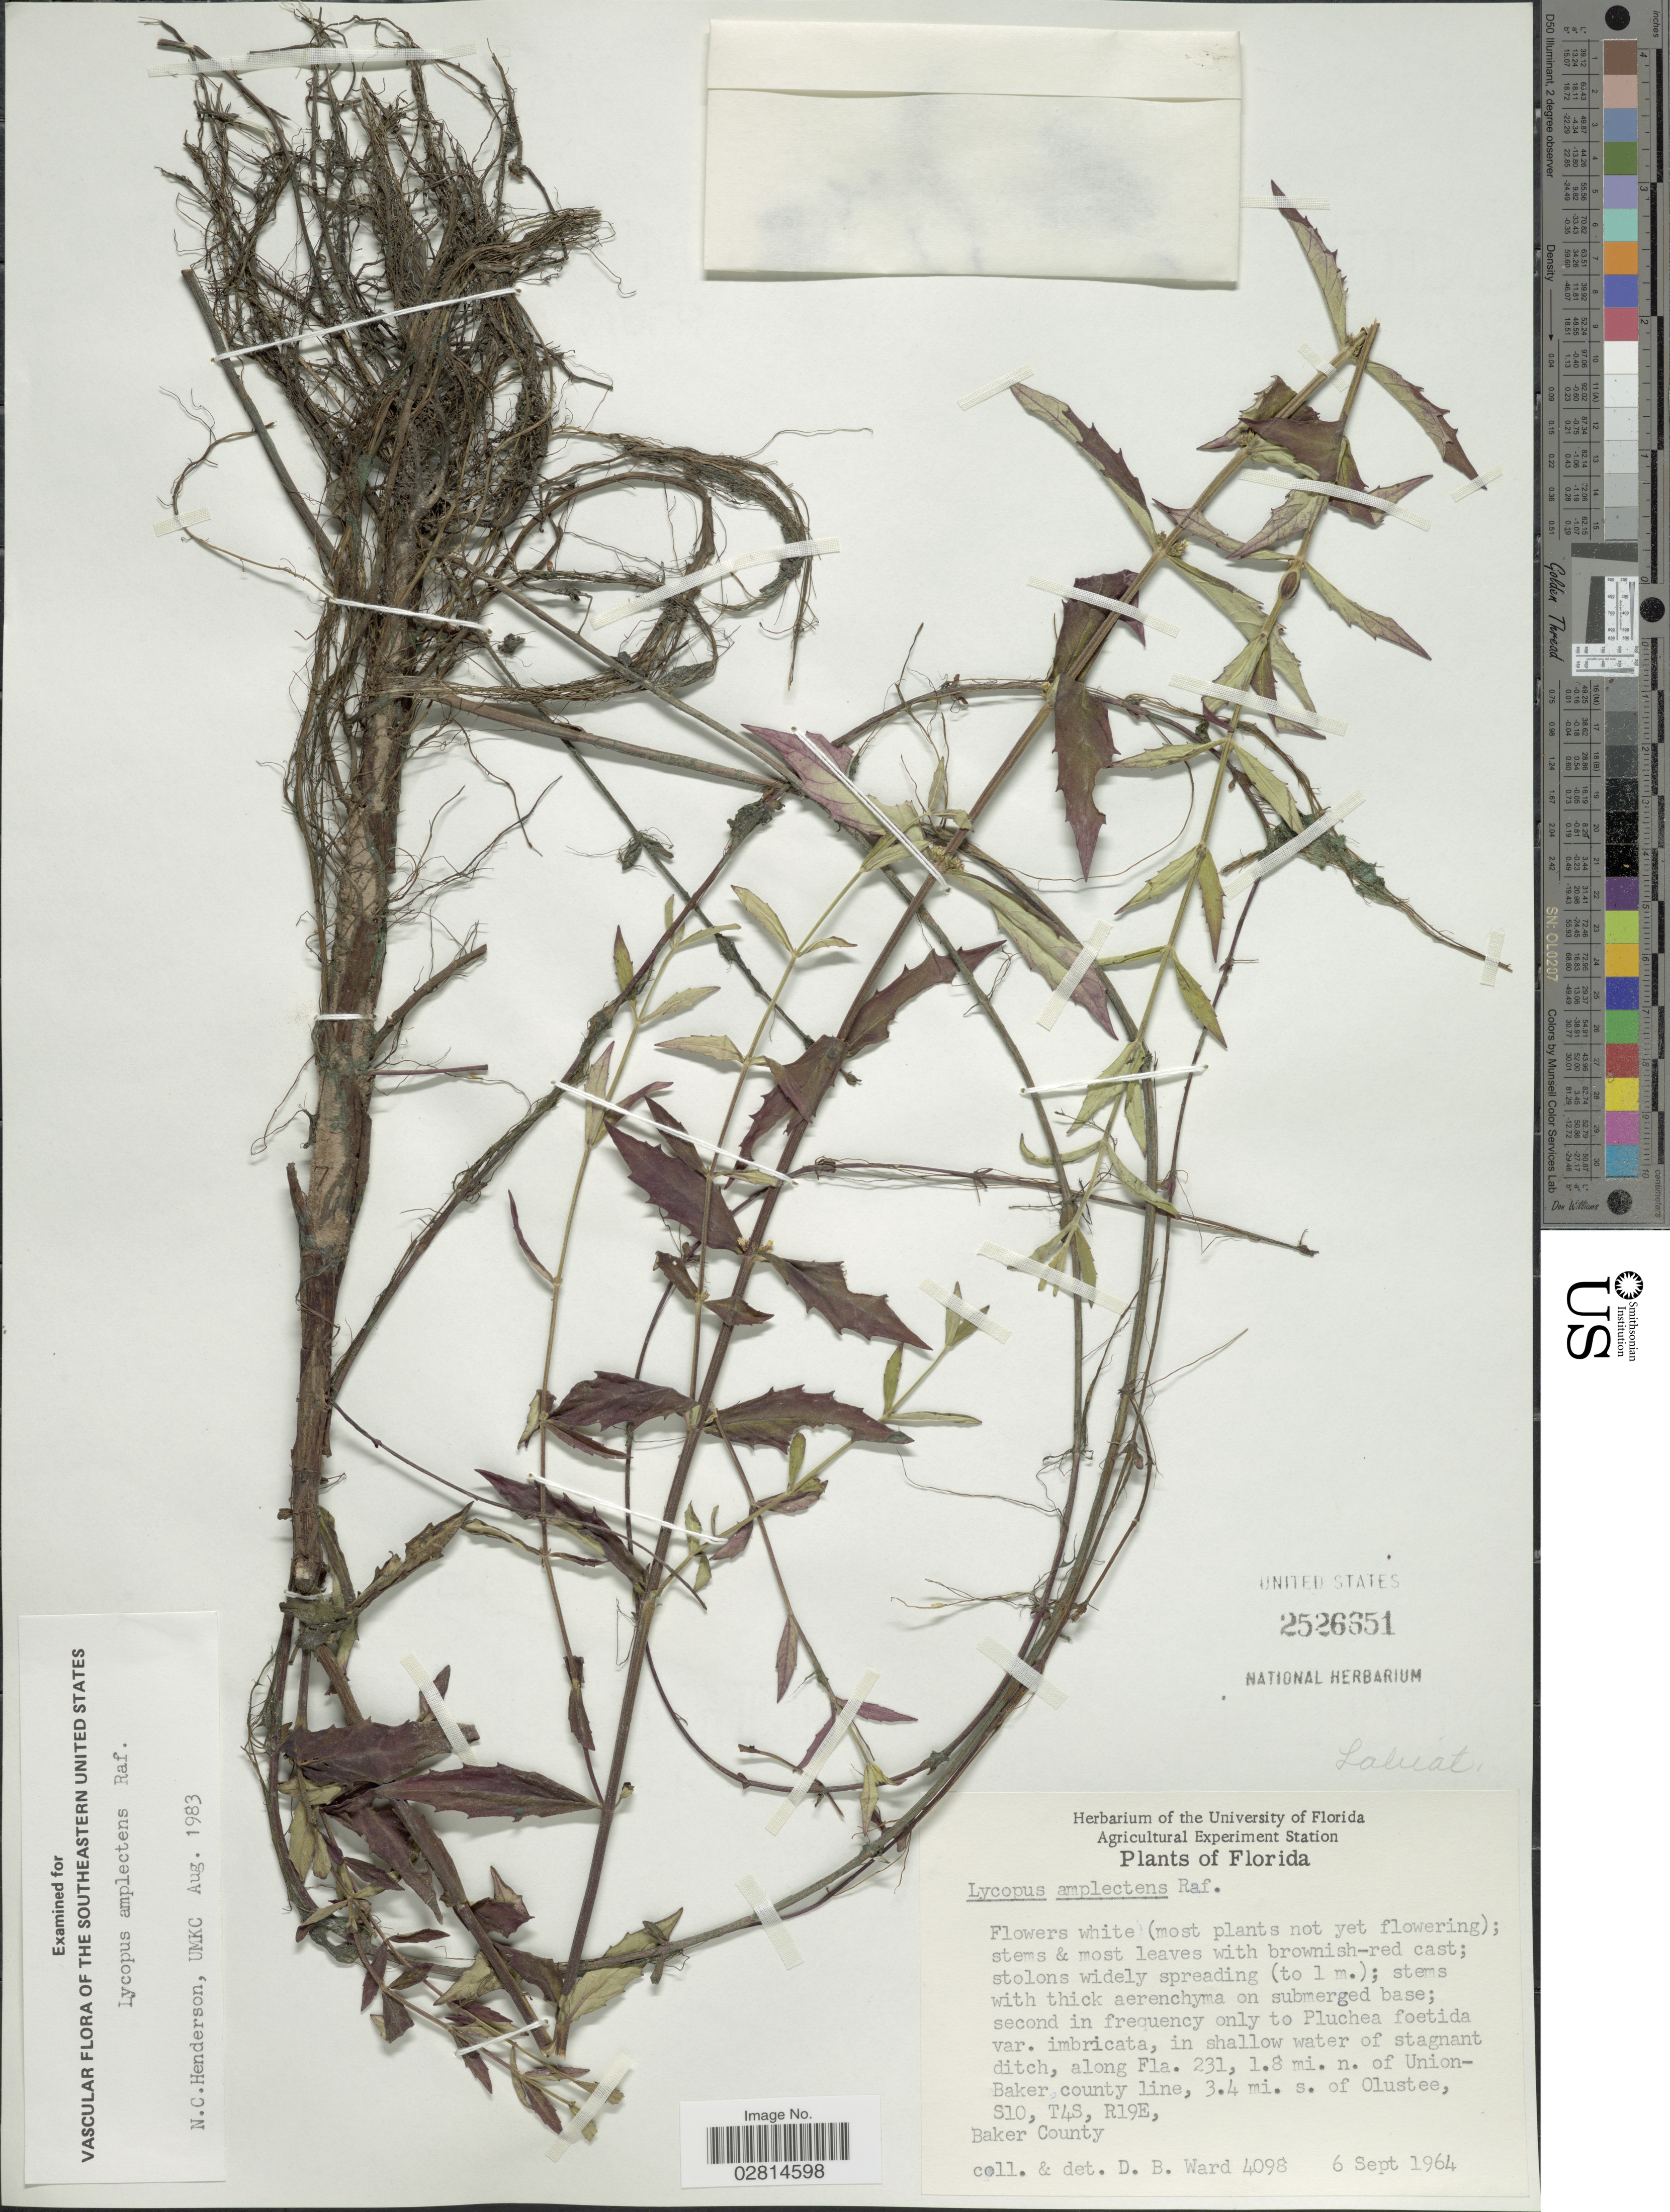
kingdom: Plantae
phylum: Tracheophyta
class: Magnoliopsida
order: Lamiales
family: Lamiaceae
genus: Lycopus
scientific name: Lycopus amplectens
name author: Raf.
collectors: D. B. Ward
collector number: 4098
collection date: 1964-09-06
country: United States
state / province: Florida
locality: In shallow water of stagnant ditch, along Fla. 231, 1.8 mi. n. of Union-Baker county line, 3.4 mi. s. of Olustee, S10, T4S, R19E, Baker County.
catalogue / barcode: US 2526651